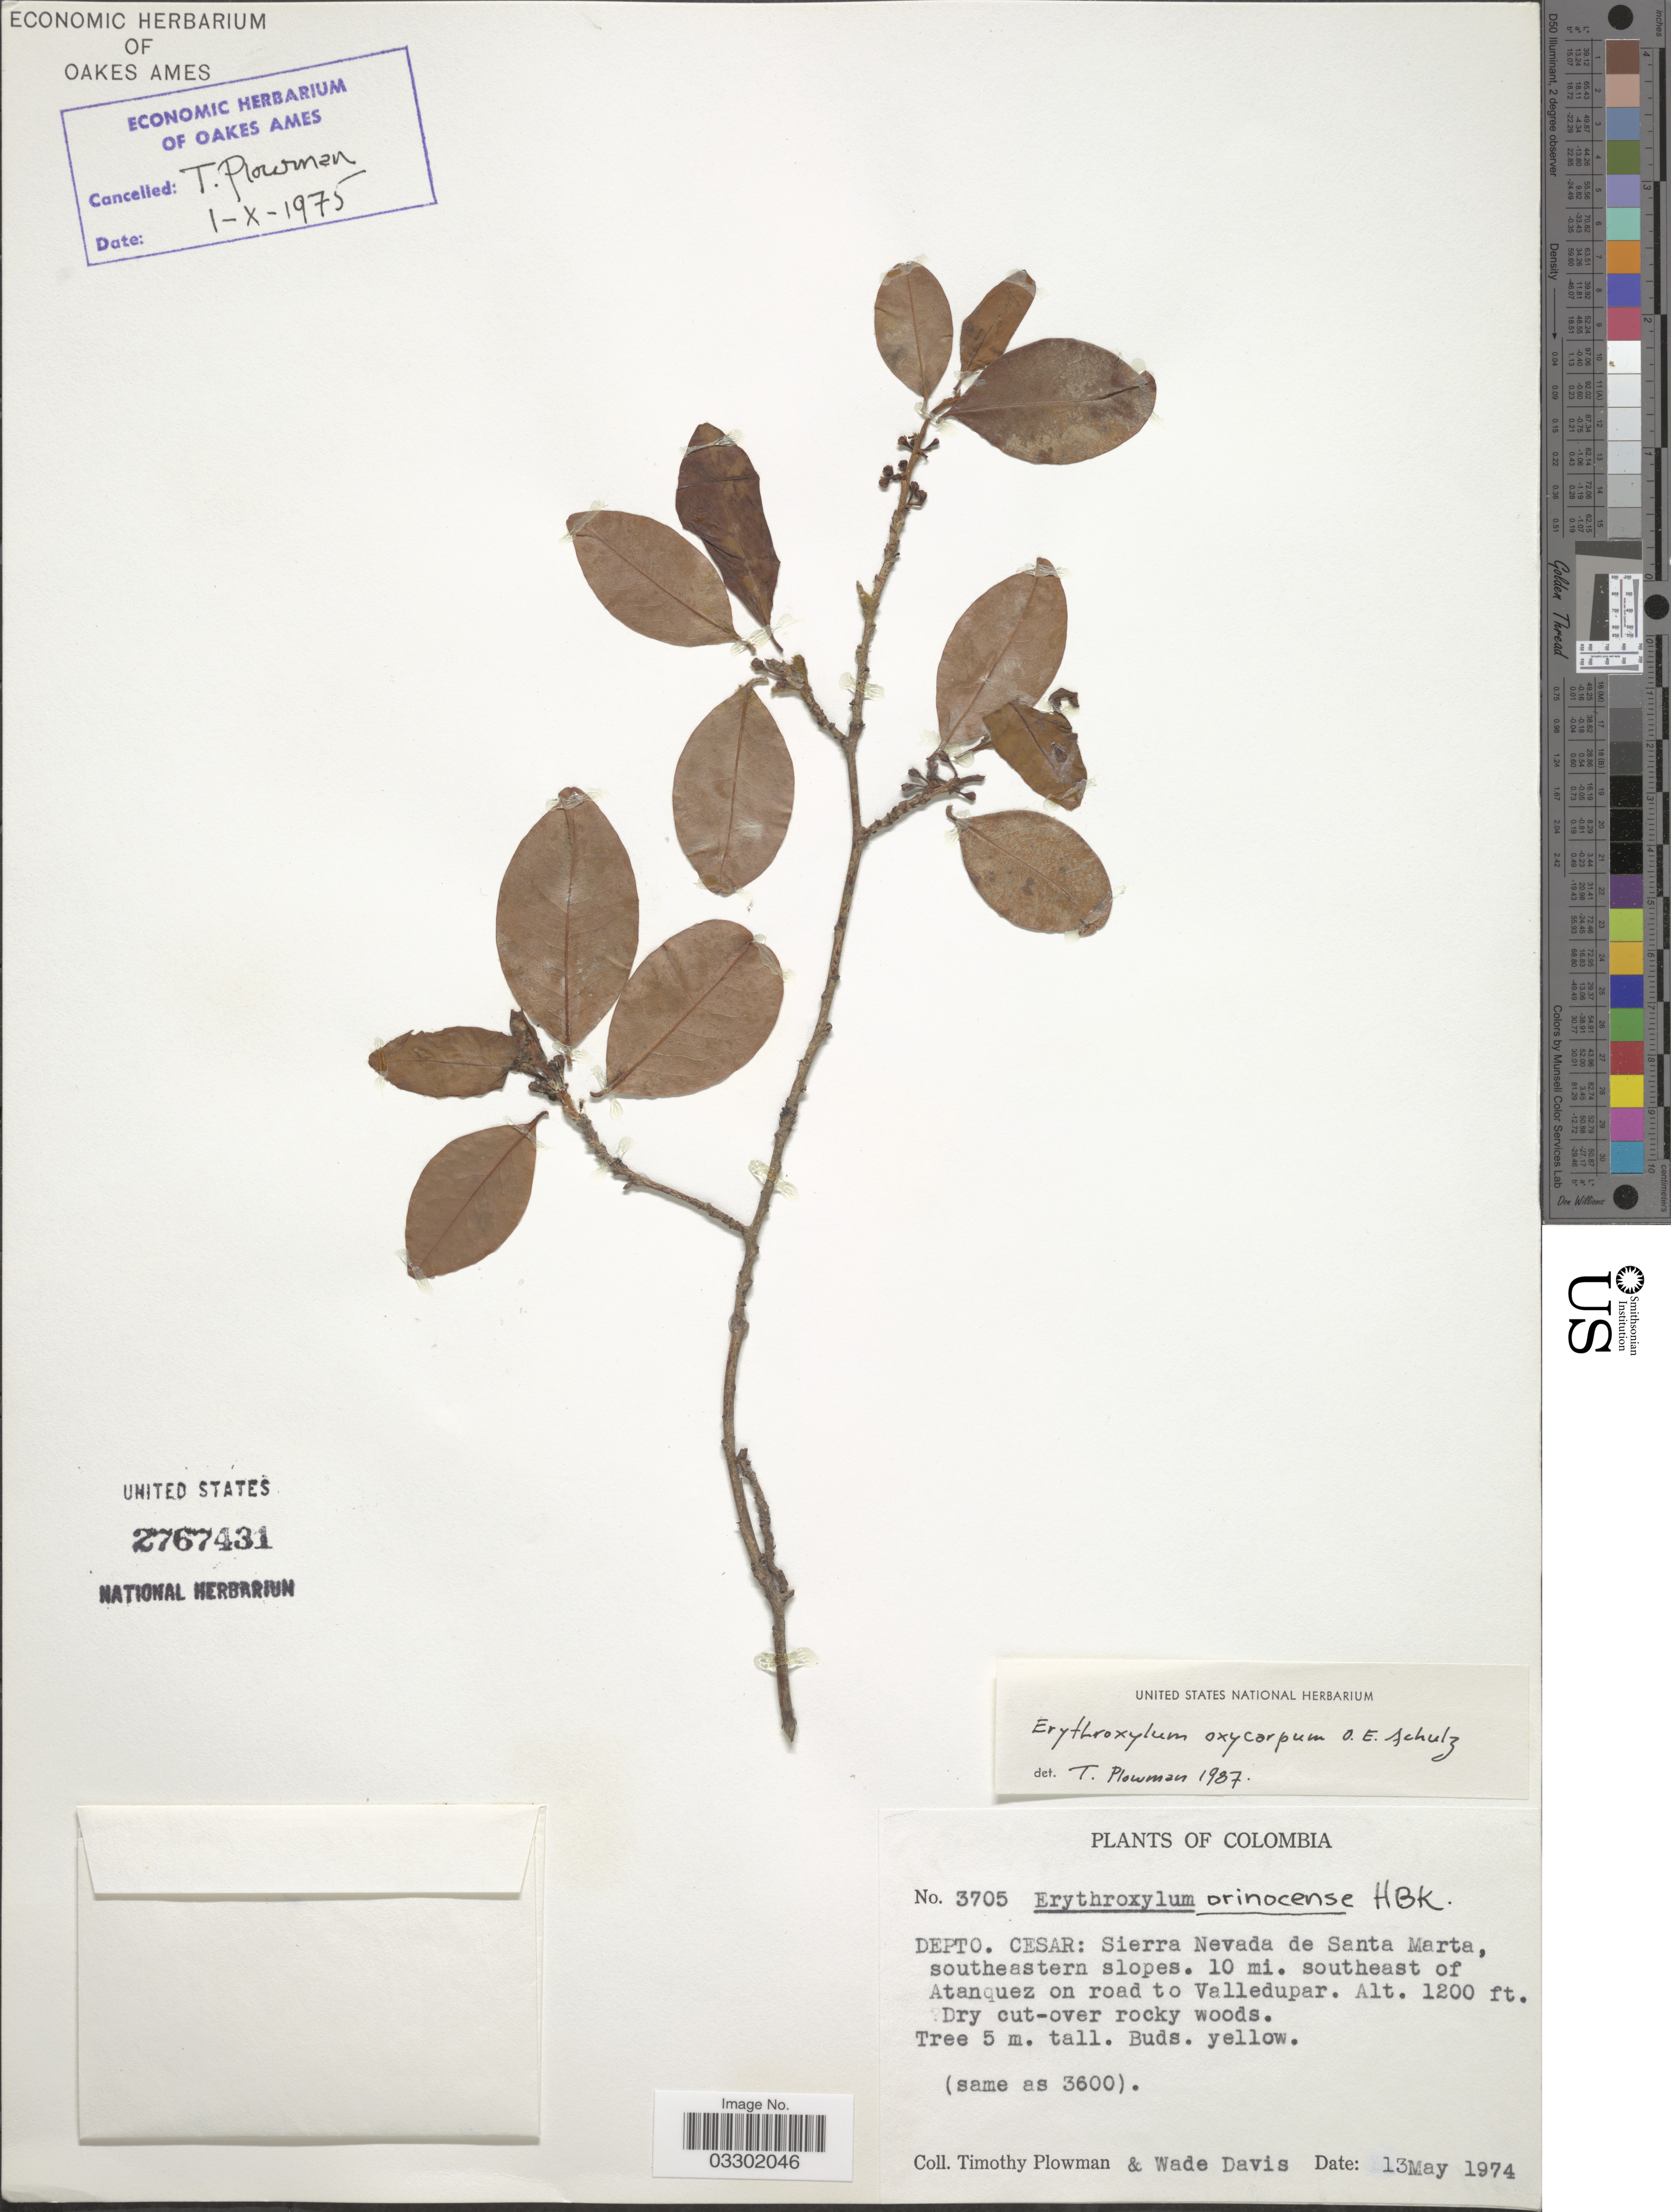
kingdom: Plantae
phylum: Tracheophyta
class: Magnoliopsida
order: Malpighiales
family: Erythroxylaceae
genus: Erythroxylum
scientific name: Erythroxylum oxycarpum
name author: O.E. Schulz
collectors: T. Plowman & W. Davis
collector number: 3705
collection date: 1974-05-13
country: Colombia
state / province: Cesar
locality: Depto. Cesar: Sierra Nevada de Santa Marta, southeastern slopes. 10 mi. southeast of Ataquez on road to Valledupar.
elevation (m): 366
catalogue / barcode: US 2767431